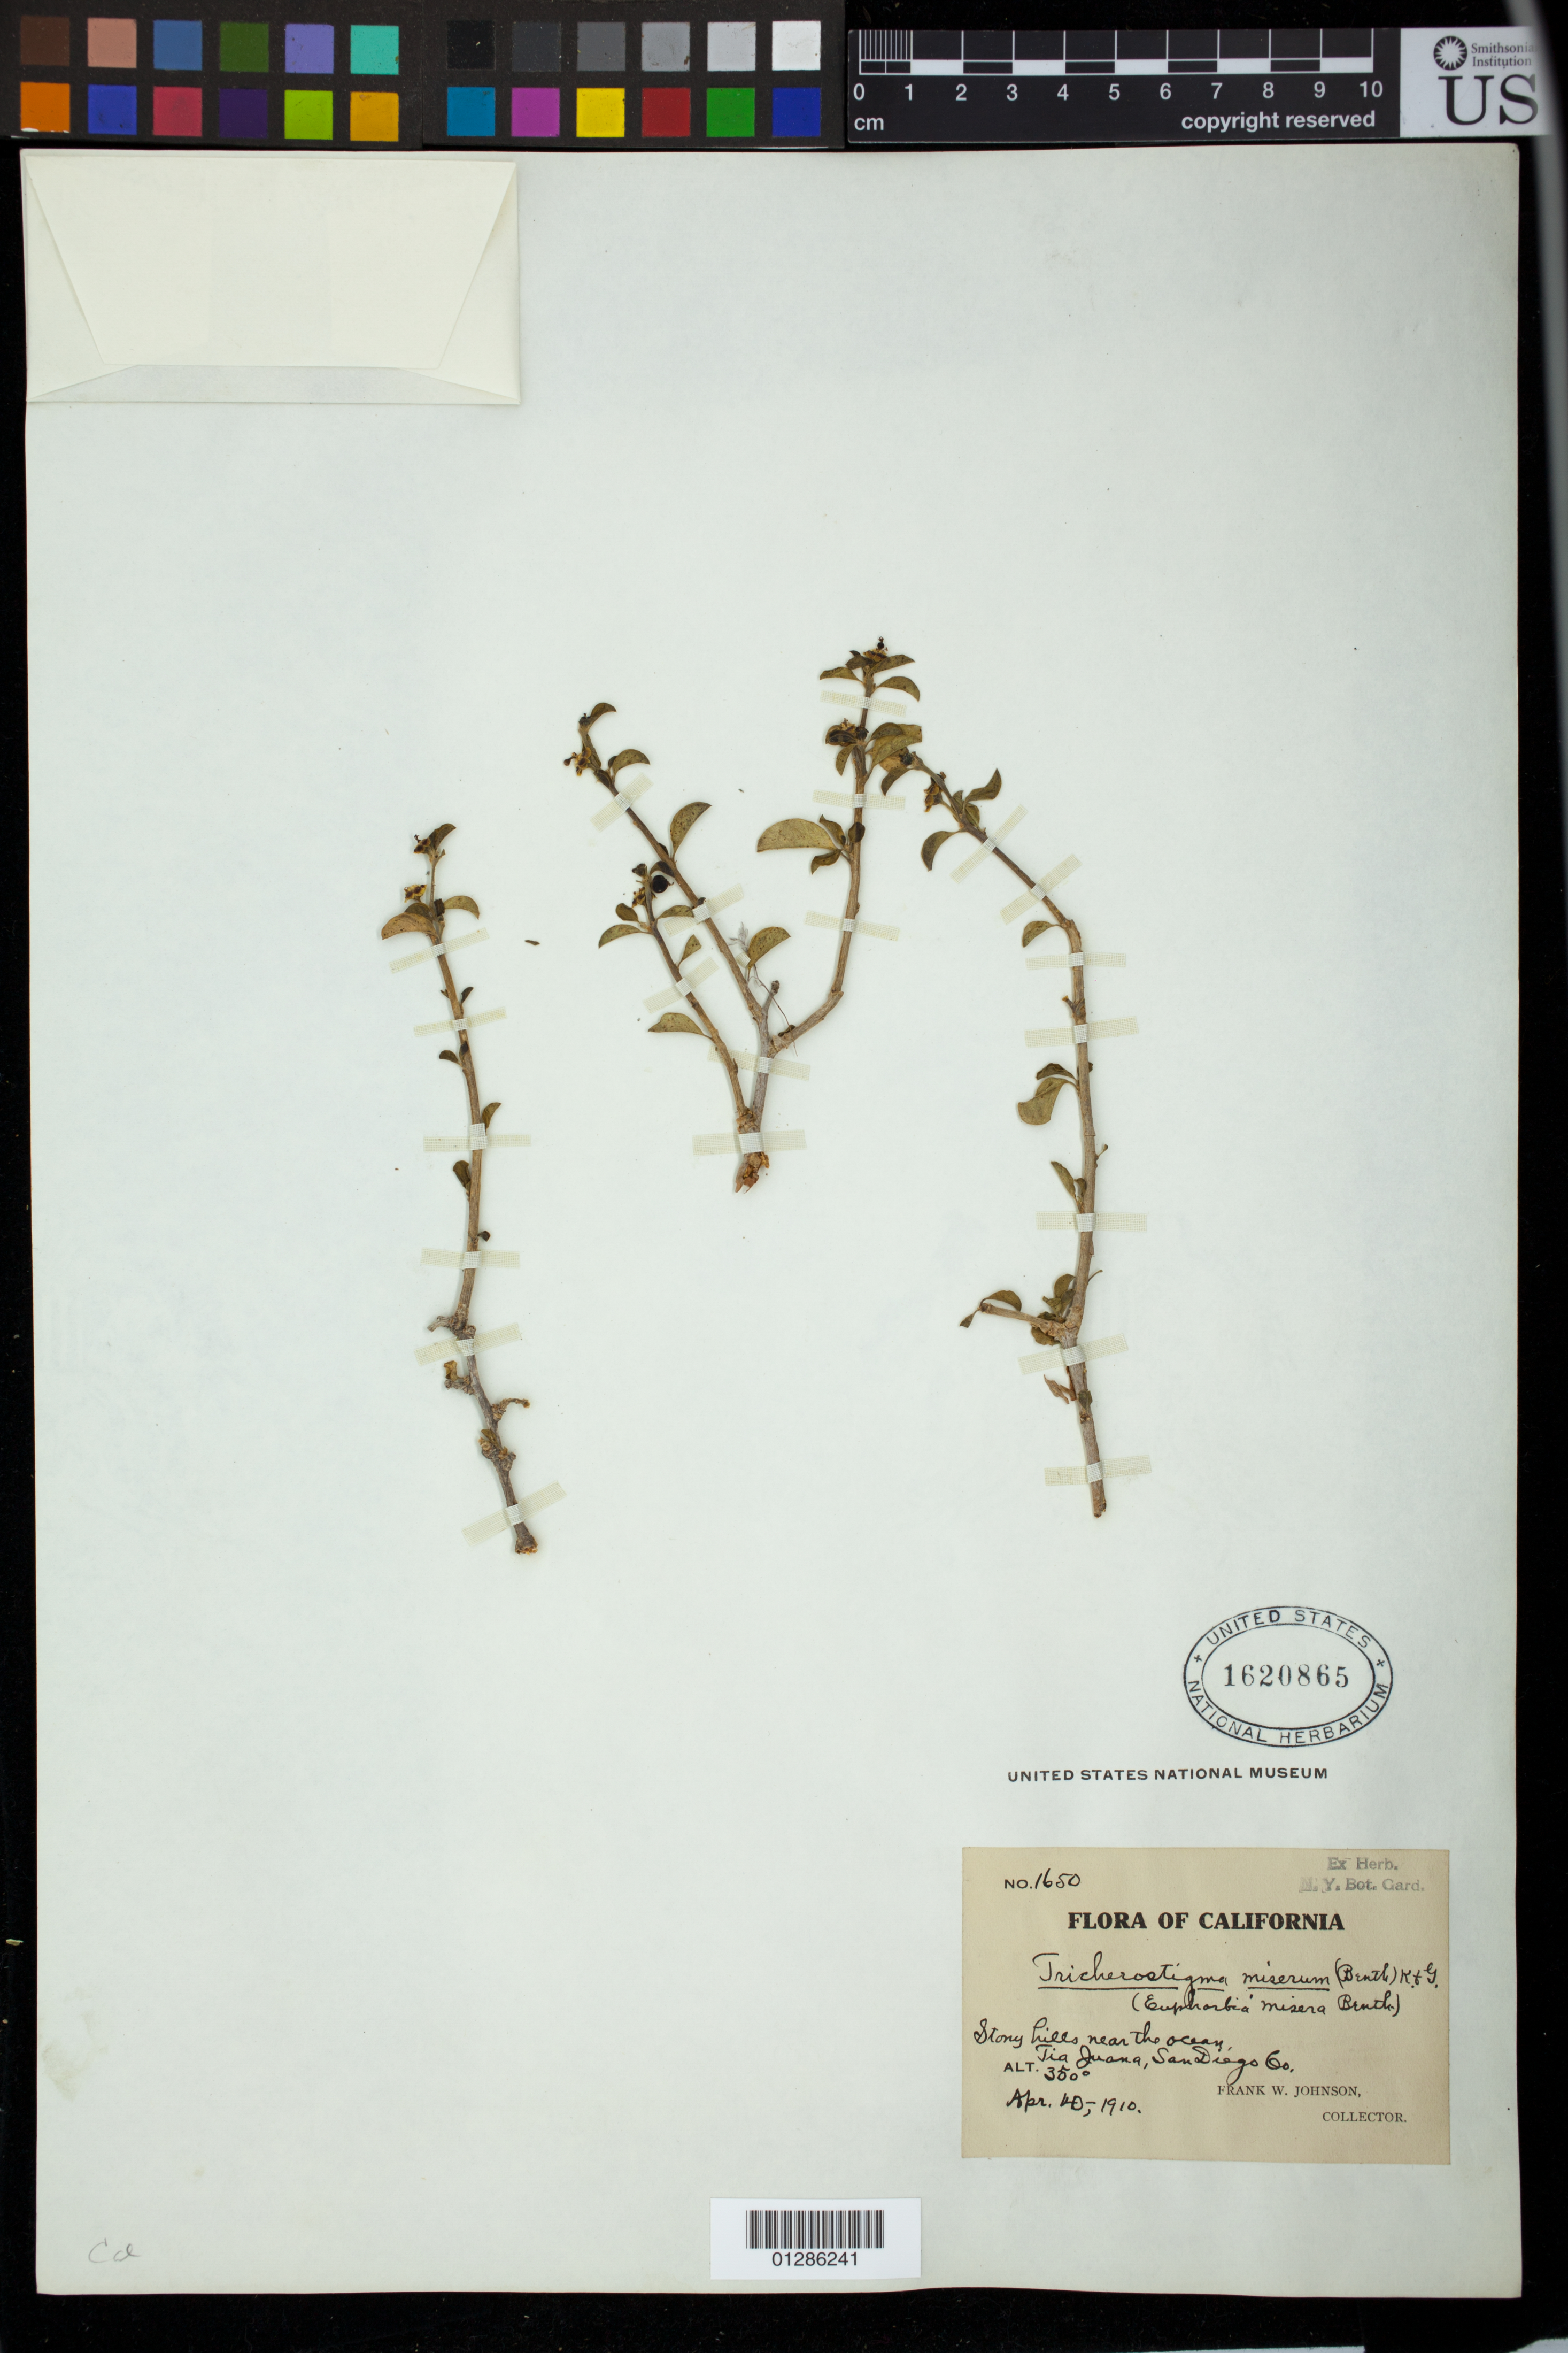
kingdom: Plantae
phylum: Tracheophyta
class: Magnoliopsida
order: Malpighiales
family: Euphorbiaceae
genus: Euphorbia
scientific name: Euphorbia misera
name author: Benth.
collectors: F. W. Johnson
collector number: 1650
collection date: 1910-04-14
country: United States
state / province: California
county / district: San Diego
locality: near ocean, Tia Juana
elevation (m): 1067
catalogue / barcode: US 1620865